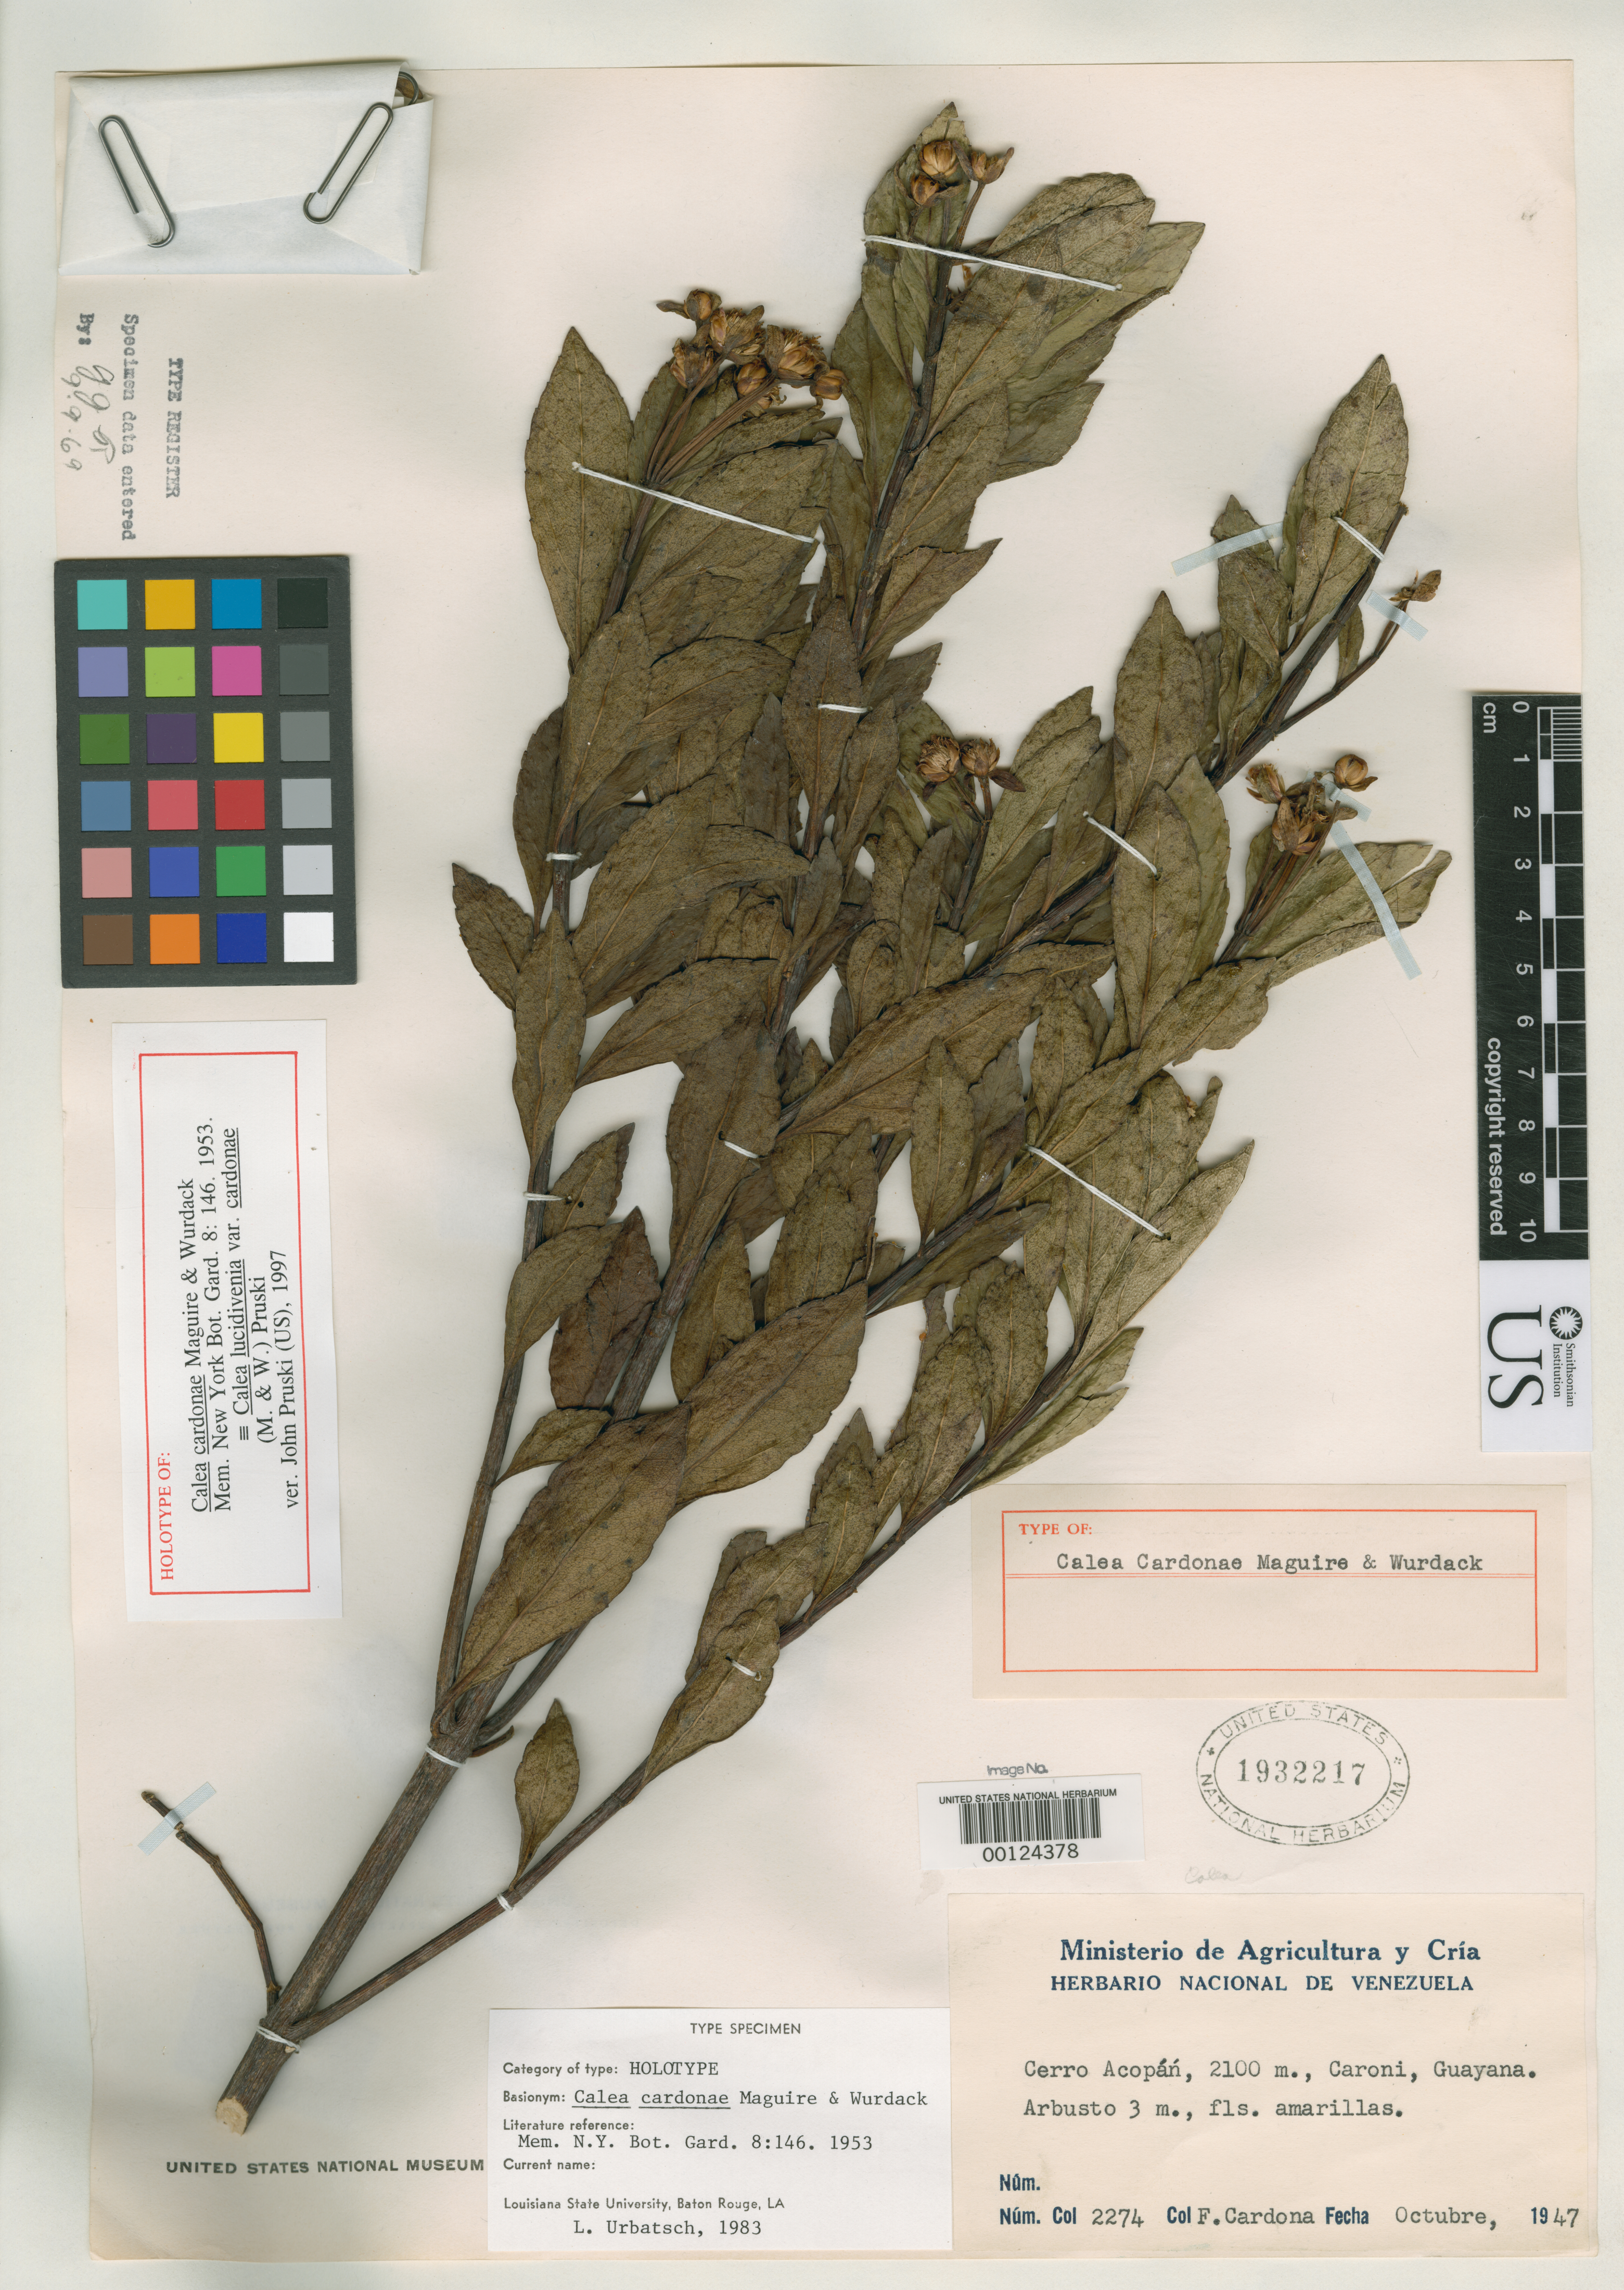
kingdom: Plantae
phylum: Tracheophyta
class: Magnoliopsida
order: Asterales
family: Asteraceae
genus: Calea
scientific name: Calea cardonae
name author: Maguire & Wurdack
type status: Holotype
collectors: F. Cardona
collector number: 2274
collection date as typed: Oct 1947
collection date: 1947-10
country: Venezuela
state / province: Bolivar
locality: Cerro Acopan, Caroni.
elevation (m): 2100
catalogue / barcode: US 1932217